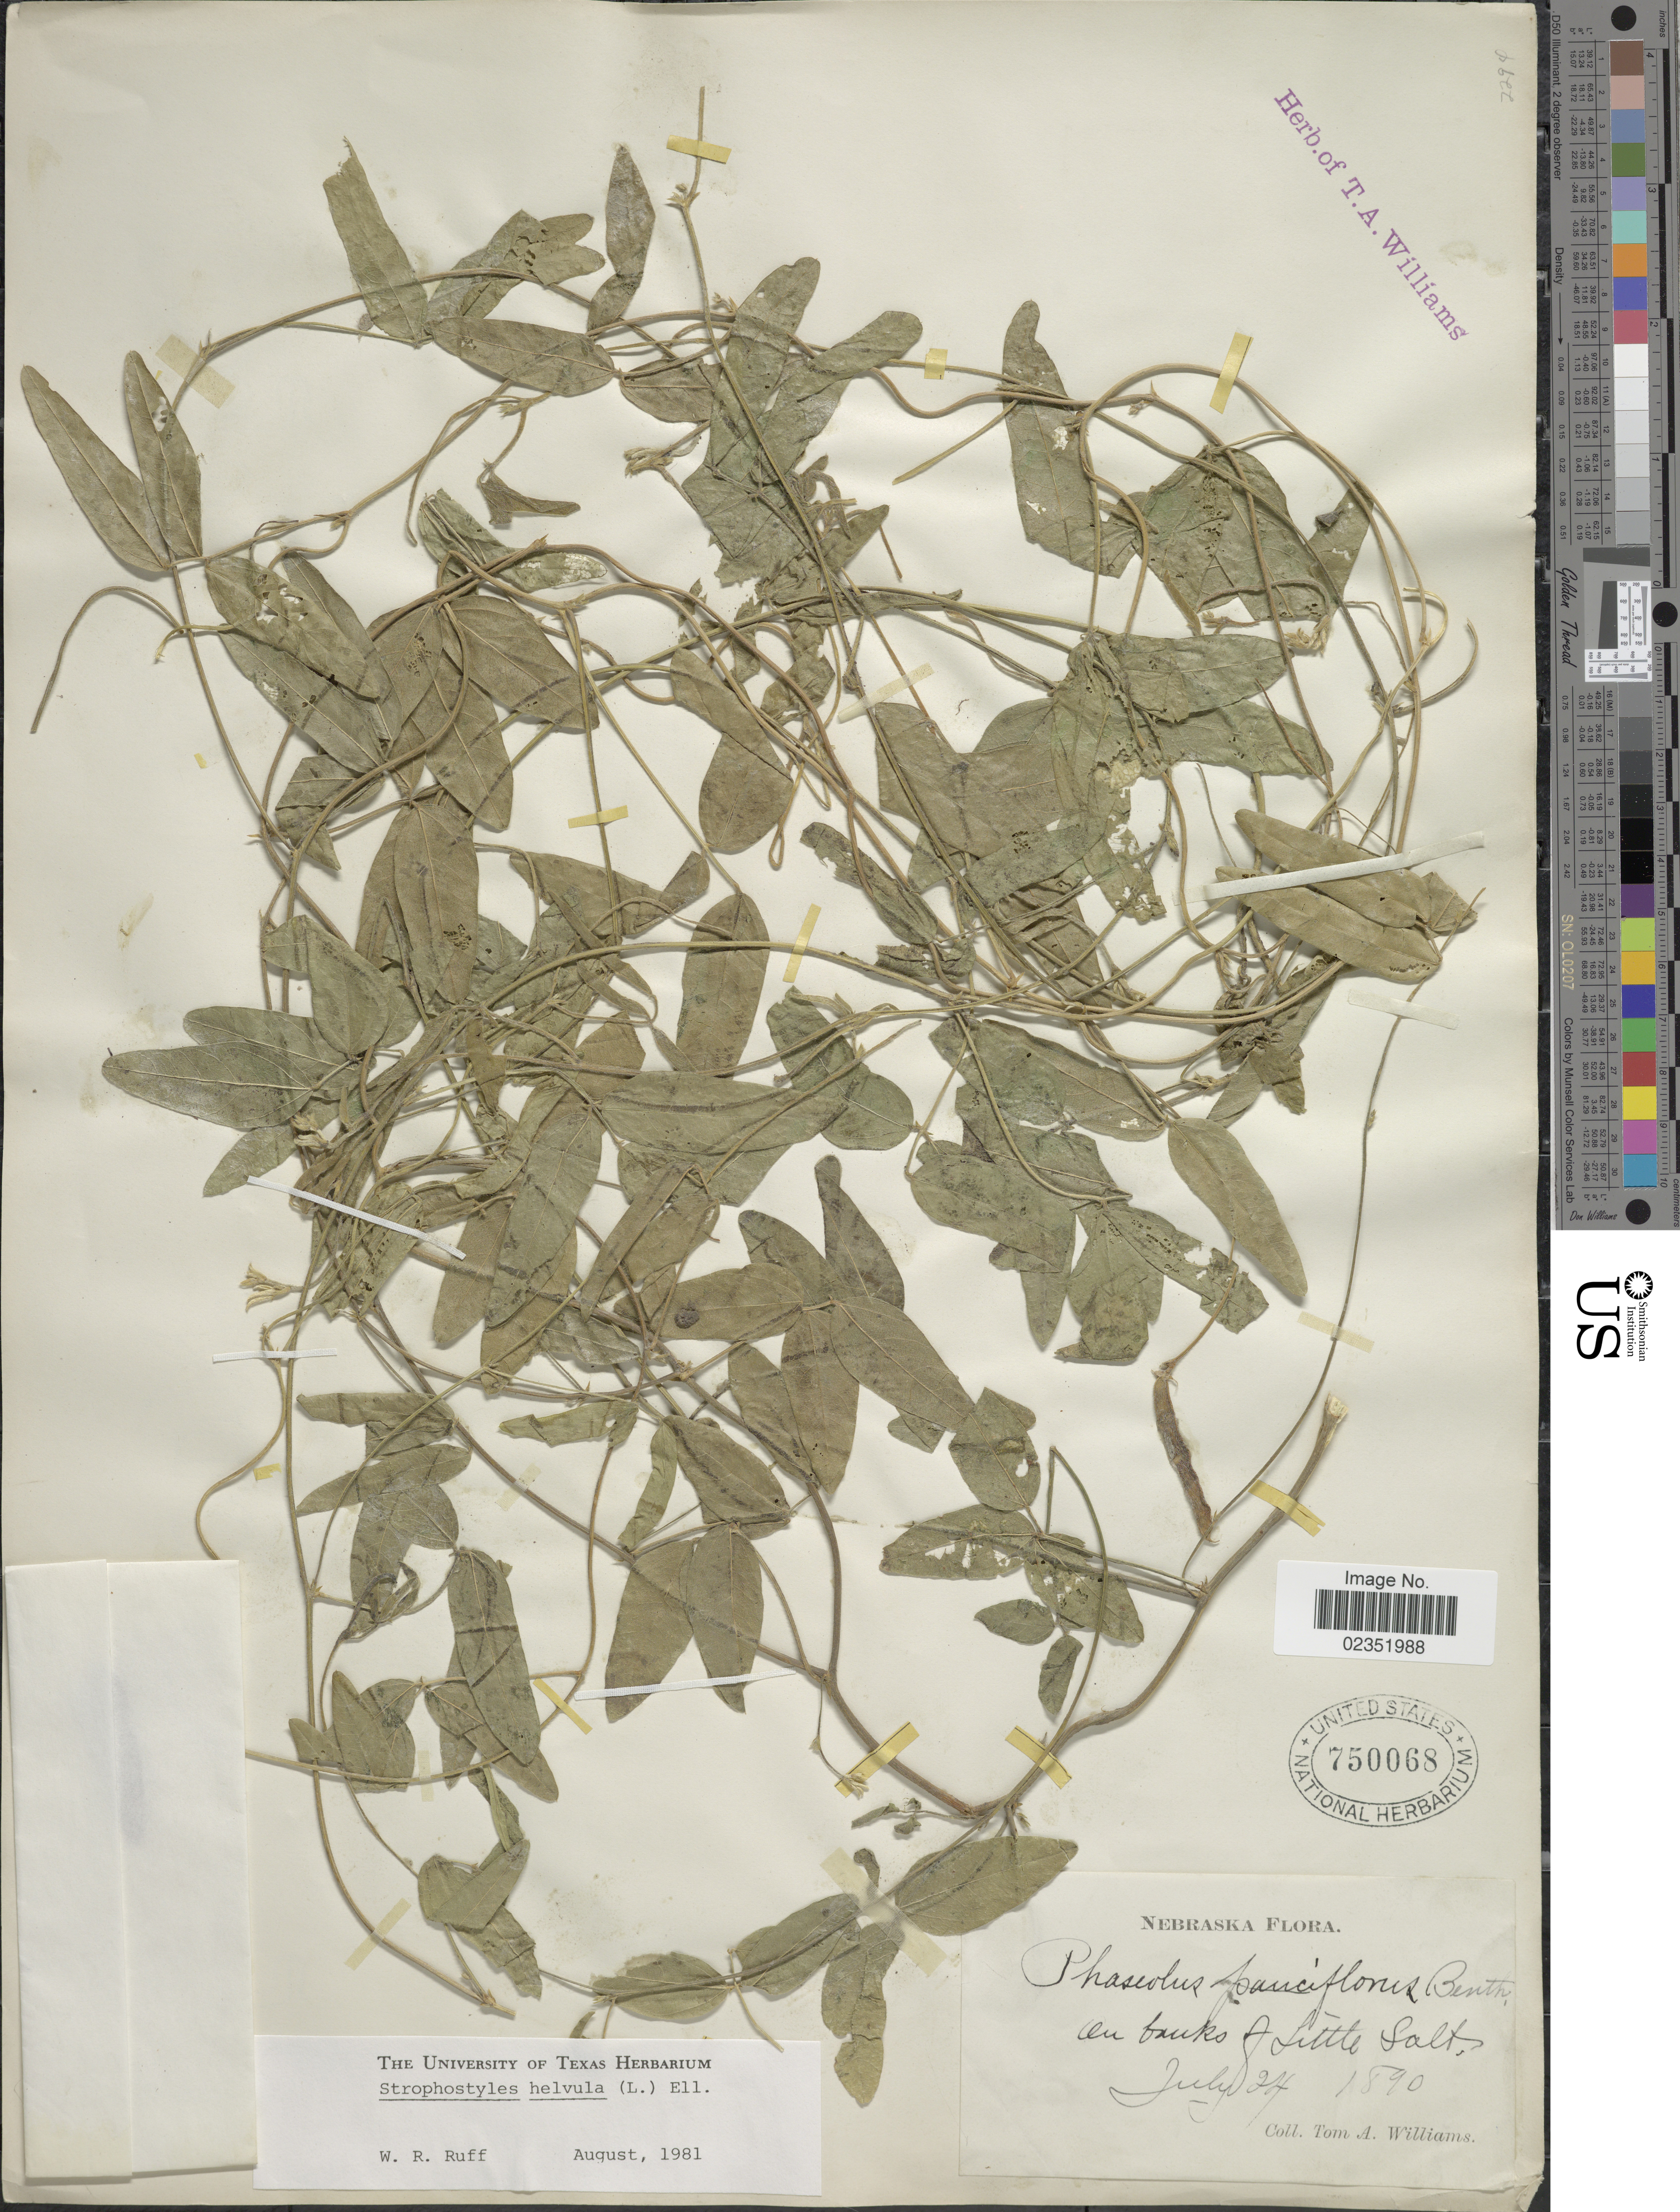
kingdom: Plantae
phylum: Tracheophyta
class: Magnoliopsida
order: Fabales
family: Fabaceae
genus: Strophostyles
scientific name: Strophostyles helvola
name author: (L.) Elliott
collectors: T. A. Williams (herbarium)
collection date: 1890-07-24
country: United States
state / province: Nebraska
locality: On banks of Little Salt.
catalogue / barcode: US 750068